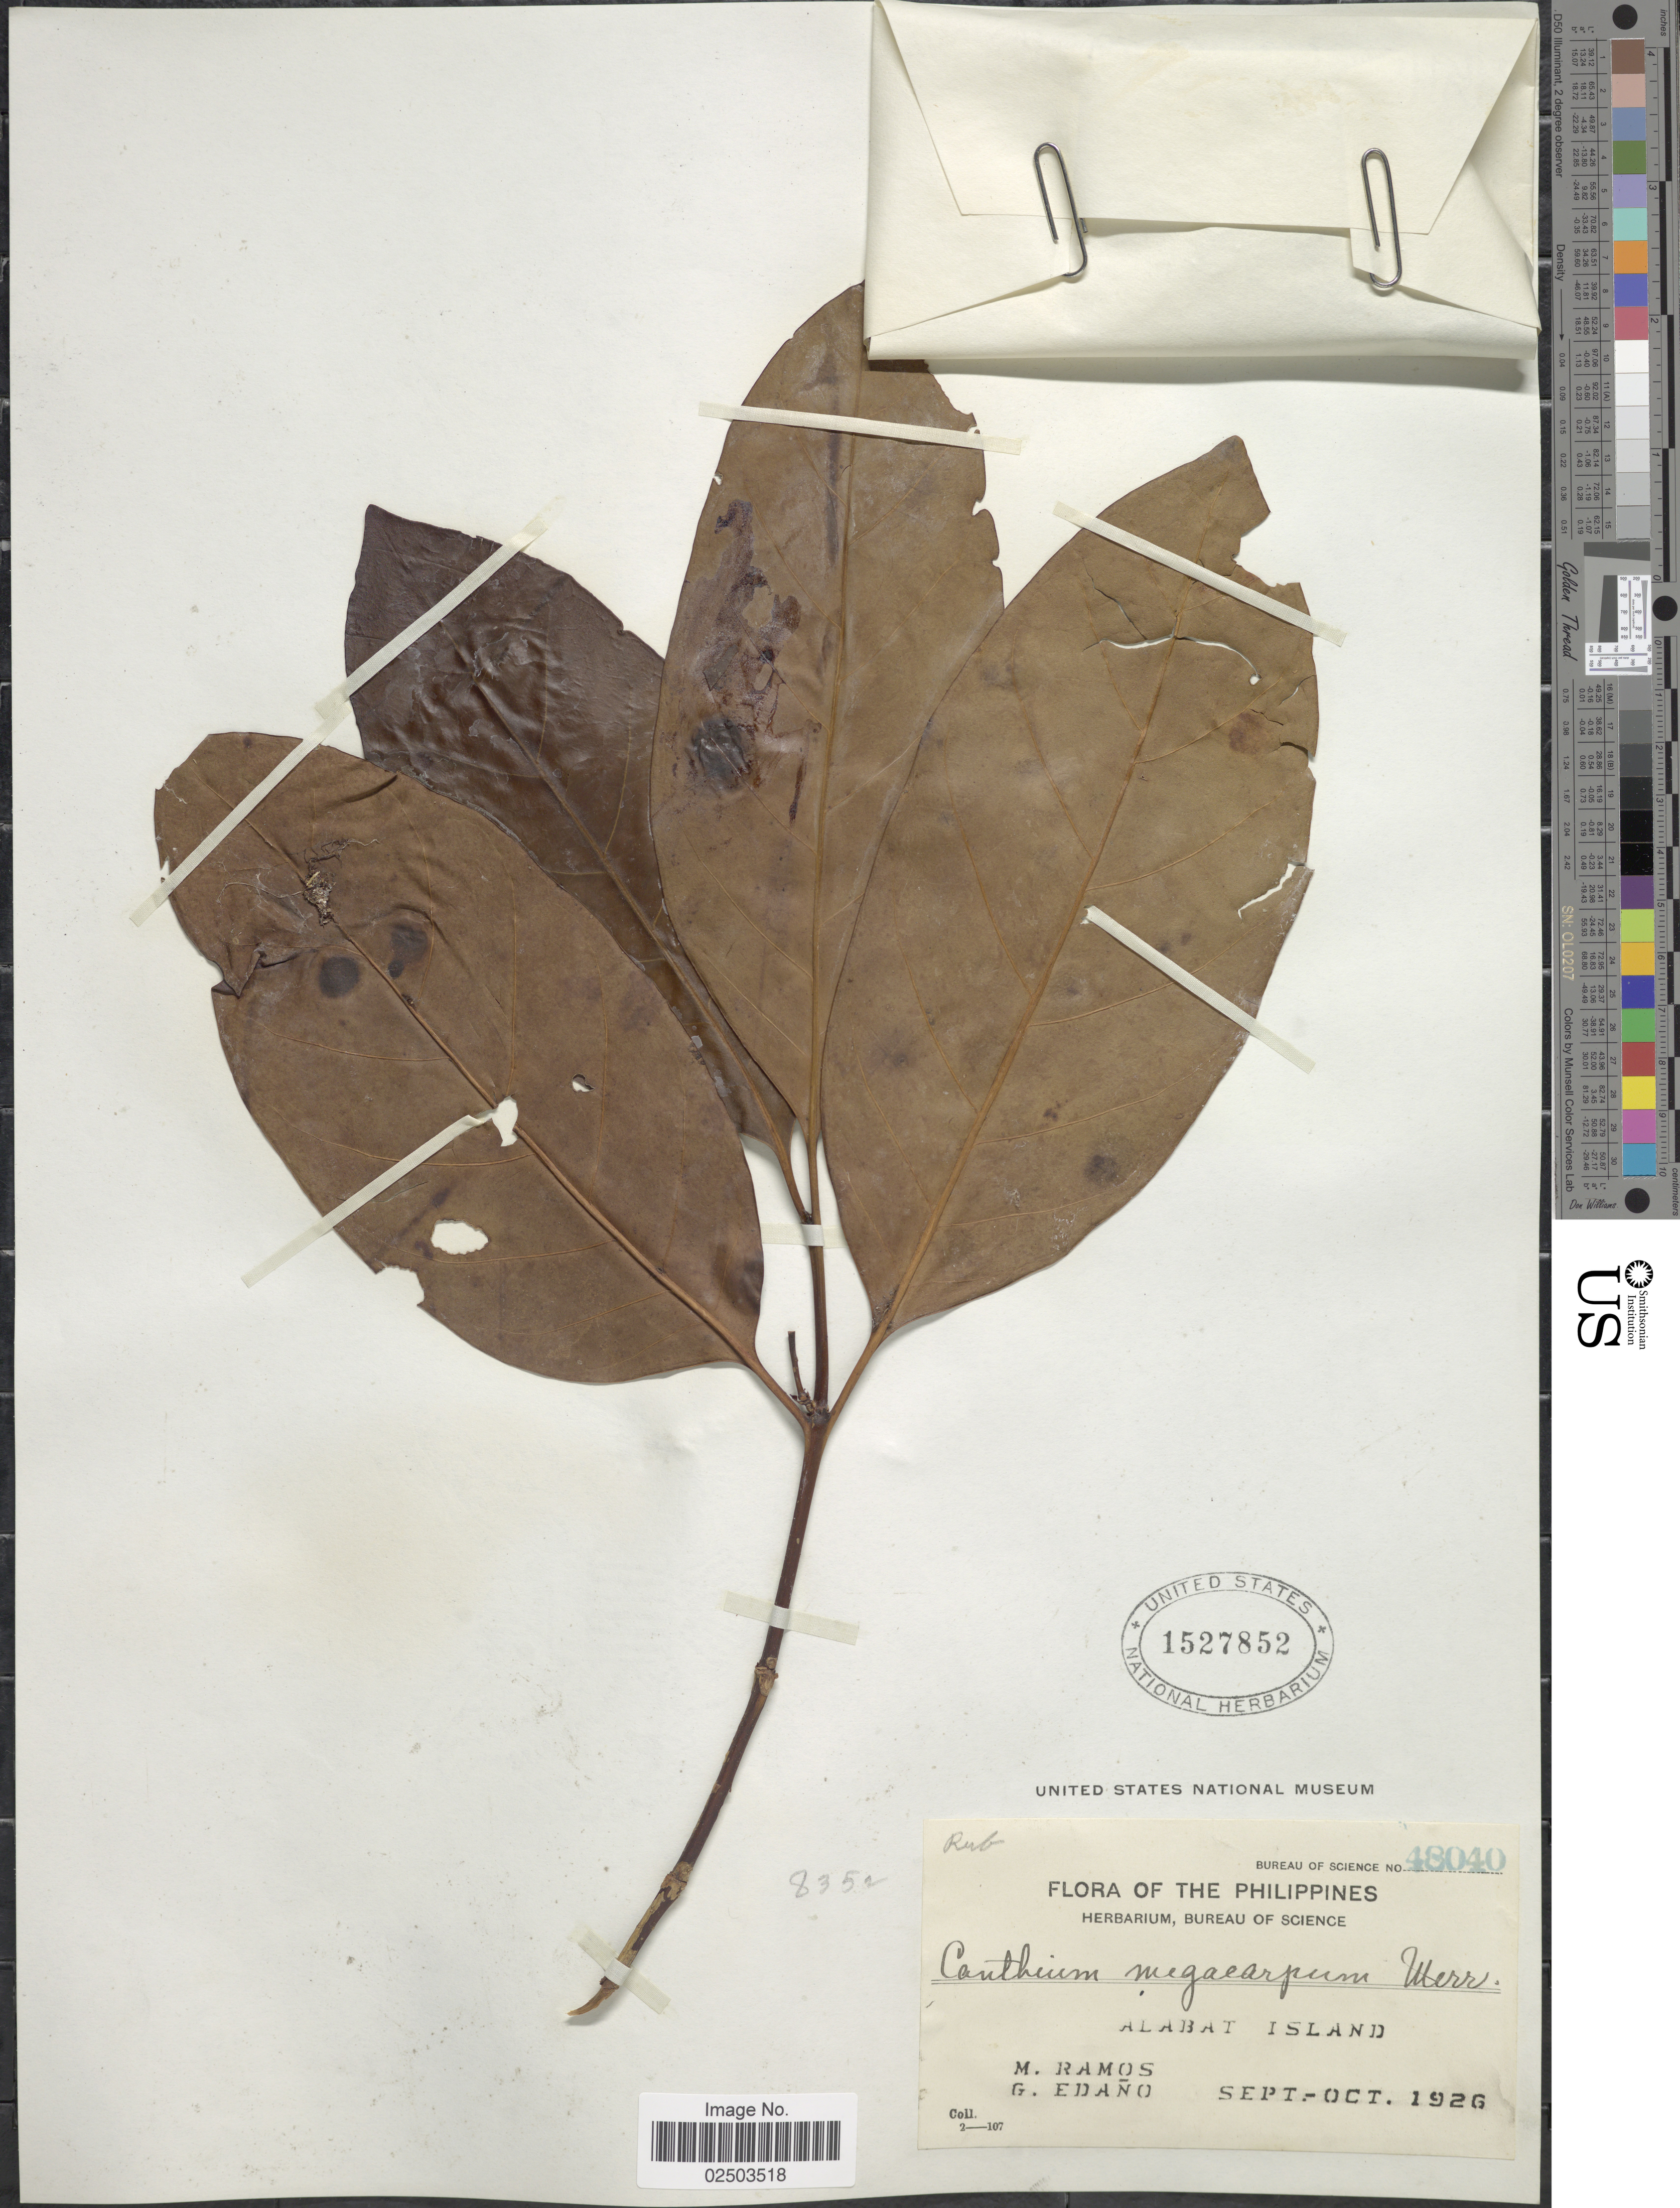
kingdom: Plantae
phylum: Tracheophyta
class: Magnoliopsida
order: Gentianales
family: Rubiaceae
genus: Canthium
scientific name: Canthium megacarpum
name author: (Merr.) Merr.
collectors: M. Ramos & G. Edaño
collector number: Bureau of Science 48040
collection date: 1926-09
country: Philippines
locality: Alabat Island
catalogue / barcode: US 1527852